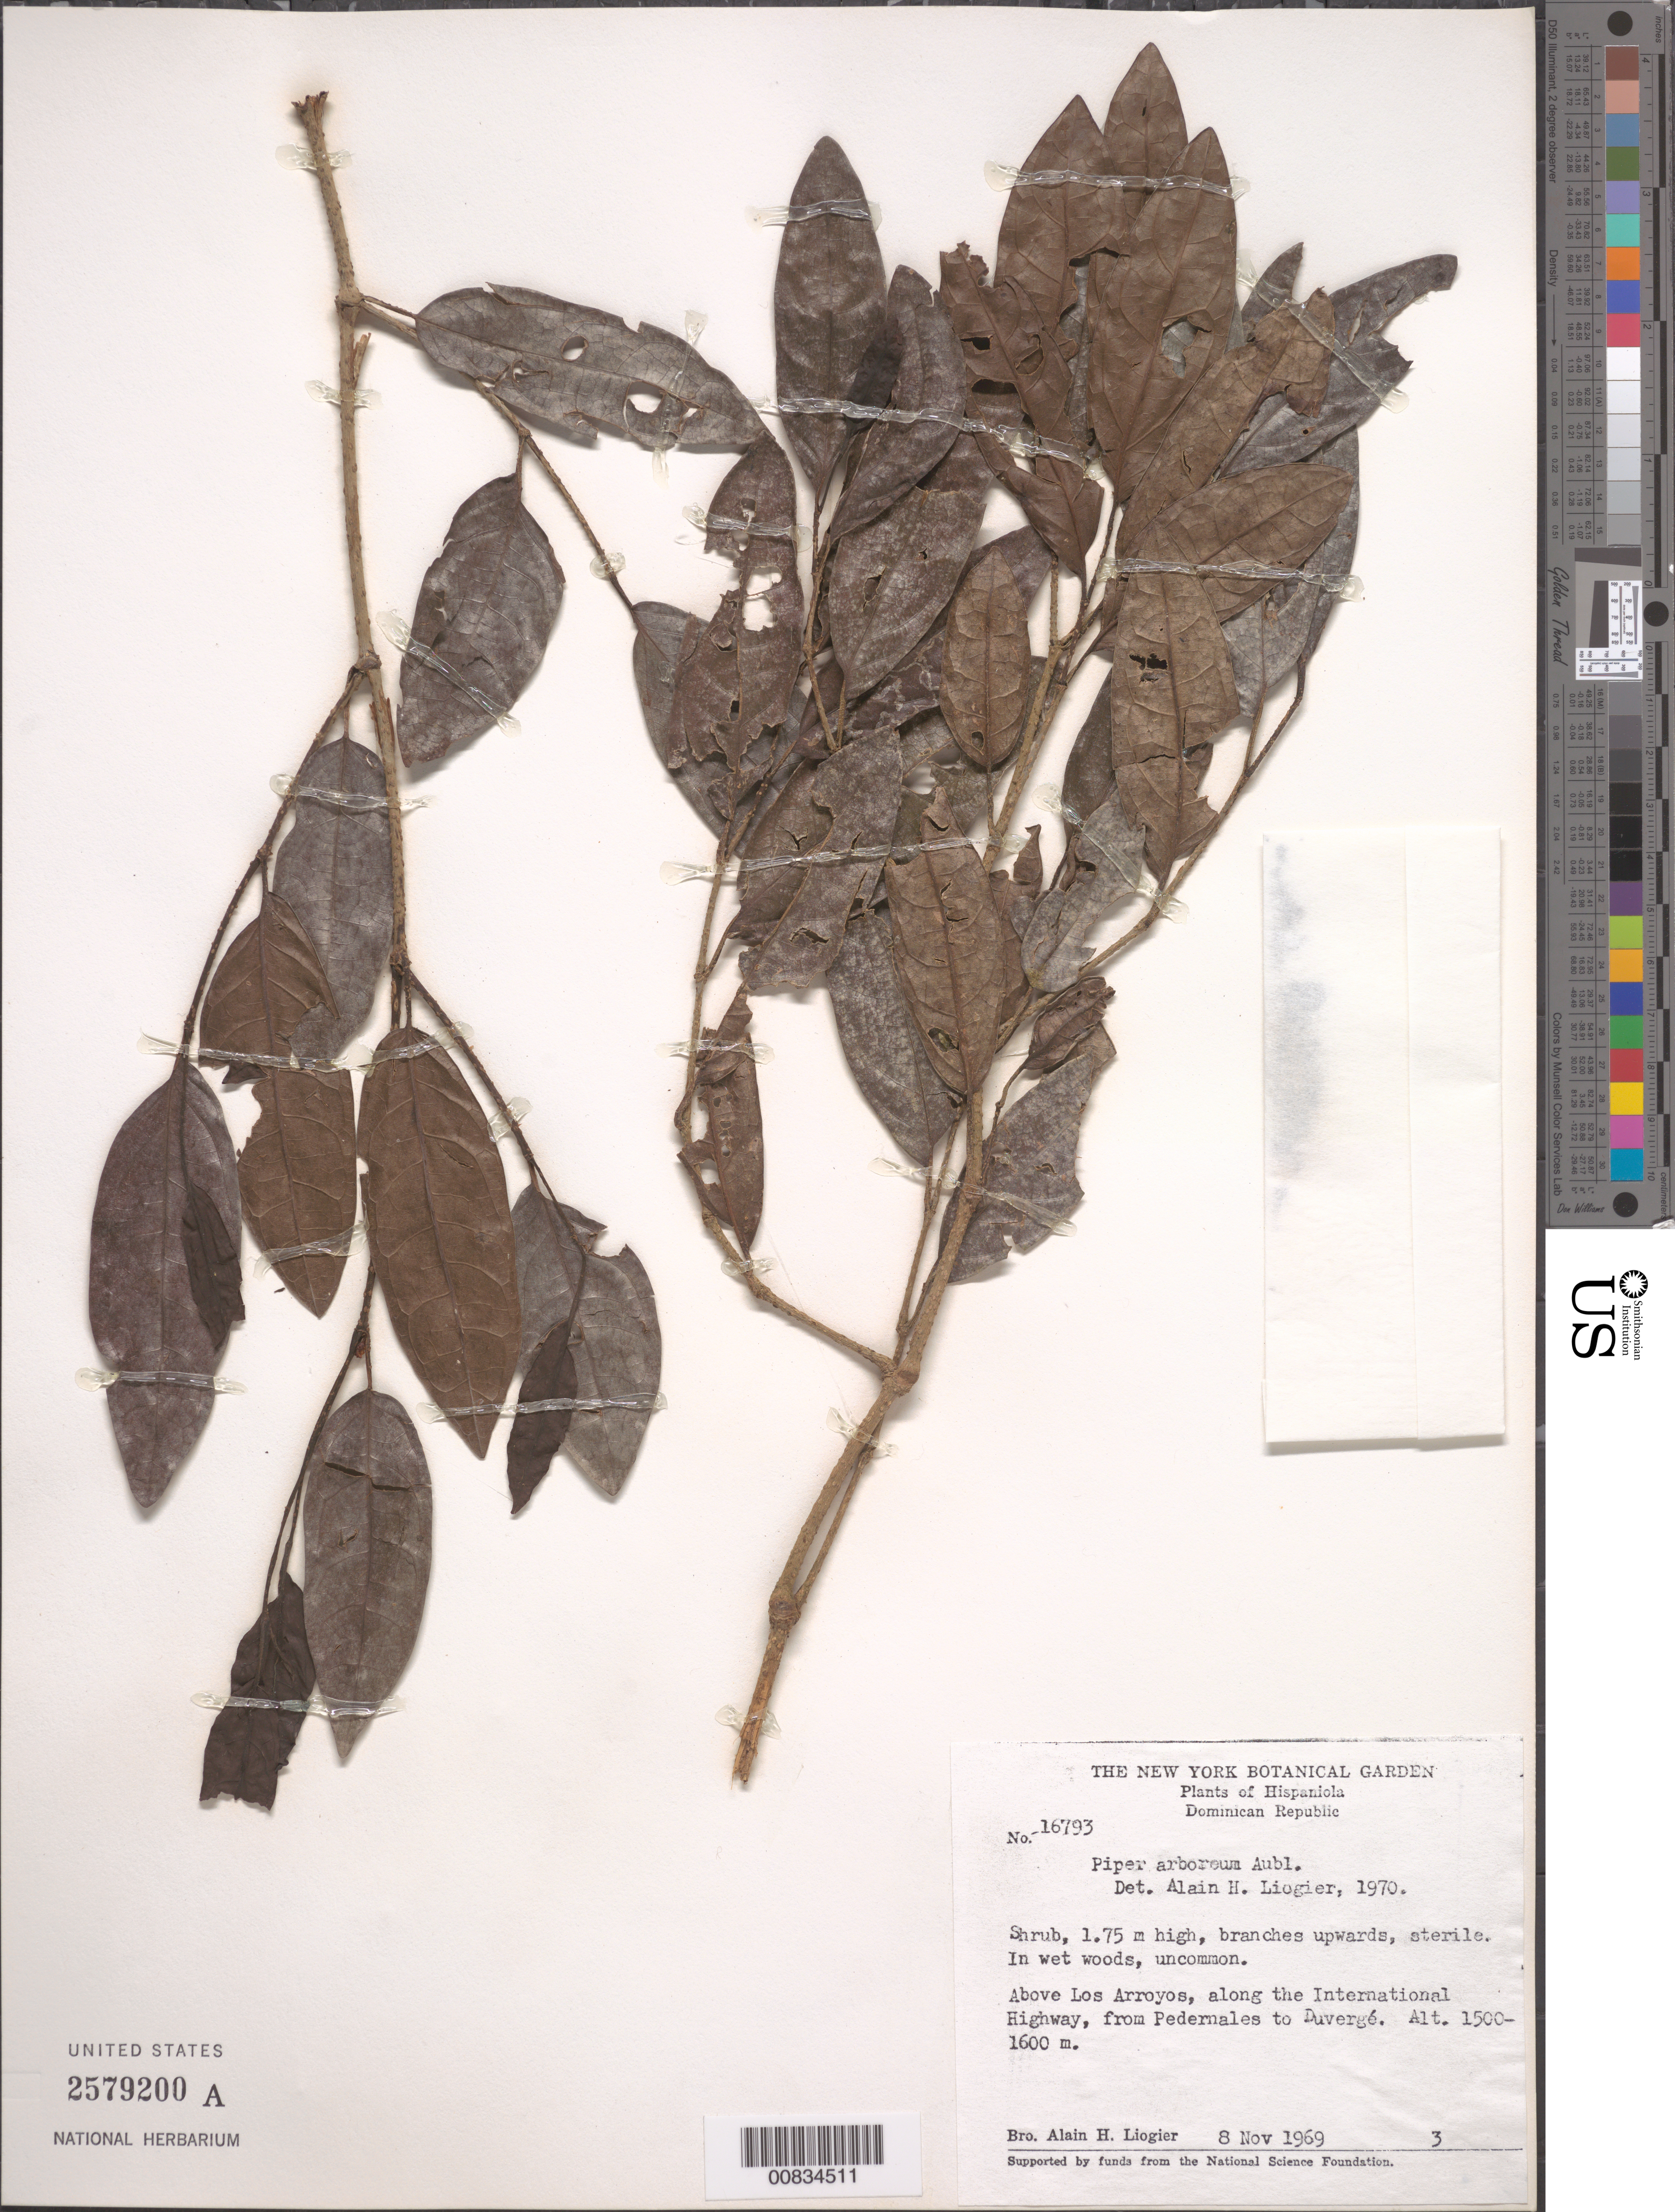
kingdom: Plantae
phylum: Tracheophyta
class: Magnoliopsida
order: Piperales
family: Piperaceae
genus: Piper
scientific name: Piper arboreum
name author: Aubl.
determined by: Liogier, Alain H.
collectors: A. H. Liogier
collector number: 16793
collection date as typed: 08 Nov 1969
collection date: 1969-11-08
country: Dominican Republic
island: Hispaniola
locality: Above Los Arroyos, along International highway, from Pedernales to Duvergé.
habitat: In wet woods.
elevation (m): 1500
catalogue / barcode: US 2579200A